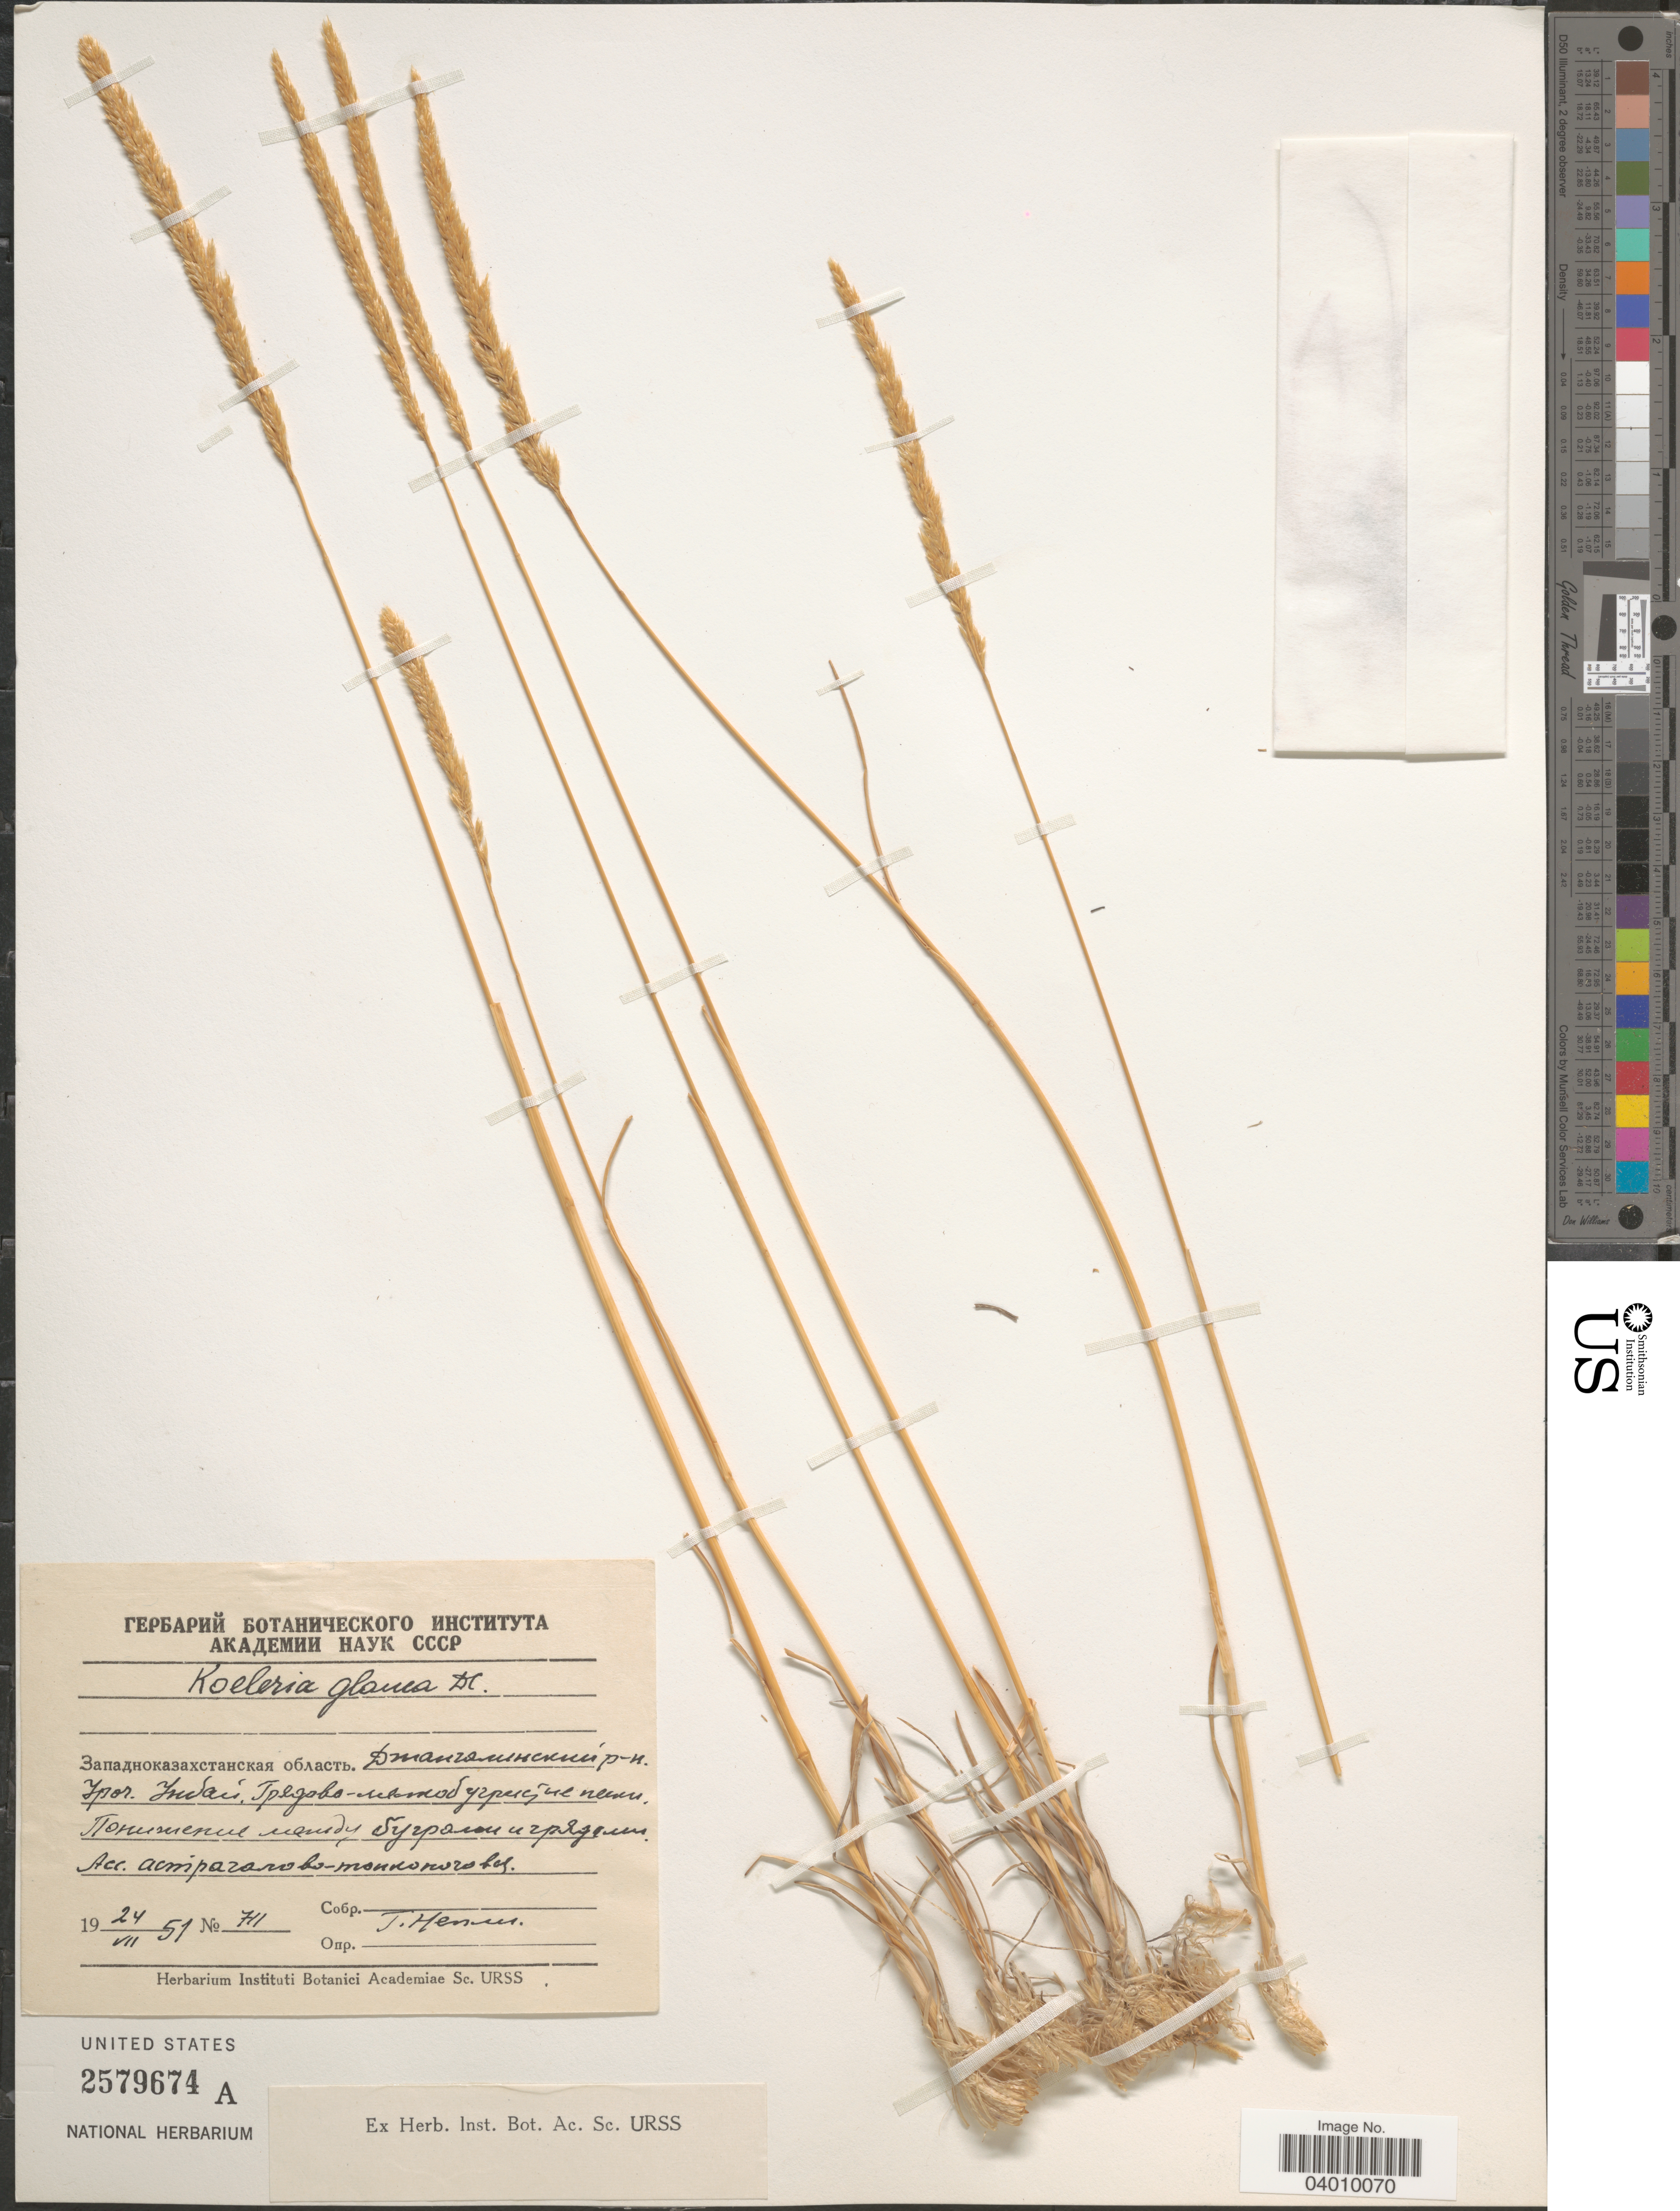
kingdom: Plantae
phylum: Tracheophyta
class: Liliopsida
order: Poales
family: Poaceae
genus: Koeleria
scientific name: Koeleria glauca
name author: (Spreng.) DC.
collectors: G. Nepli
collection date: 1951-07-24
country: Kazakhstan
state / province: West Kazakhstan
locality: Dzhangala District, Unbay Gorge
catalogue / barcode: US 2879674A